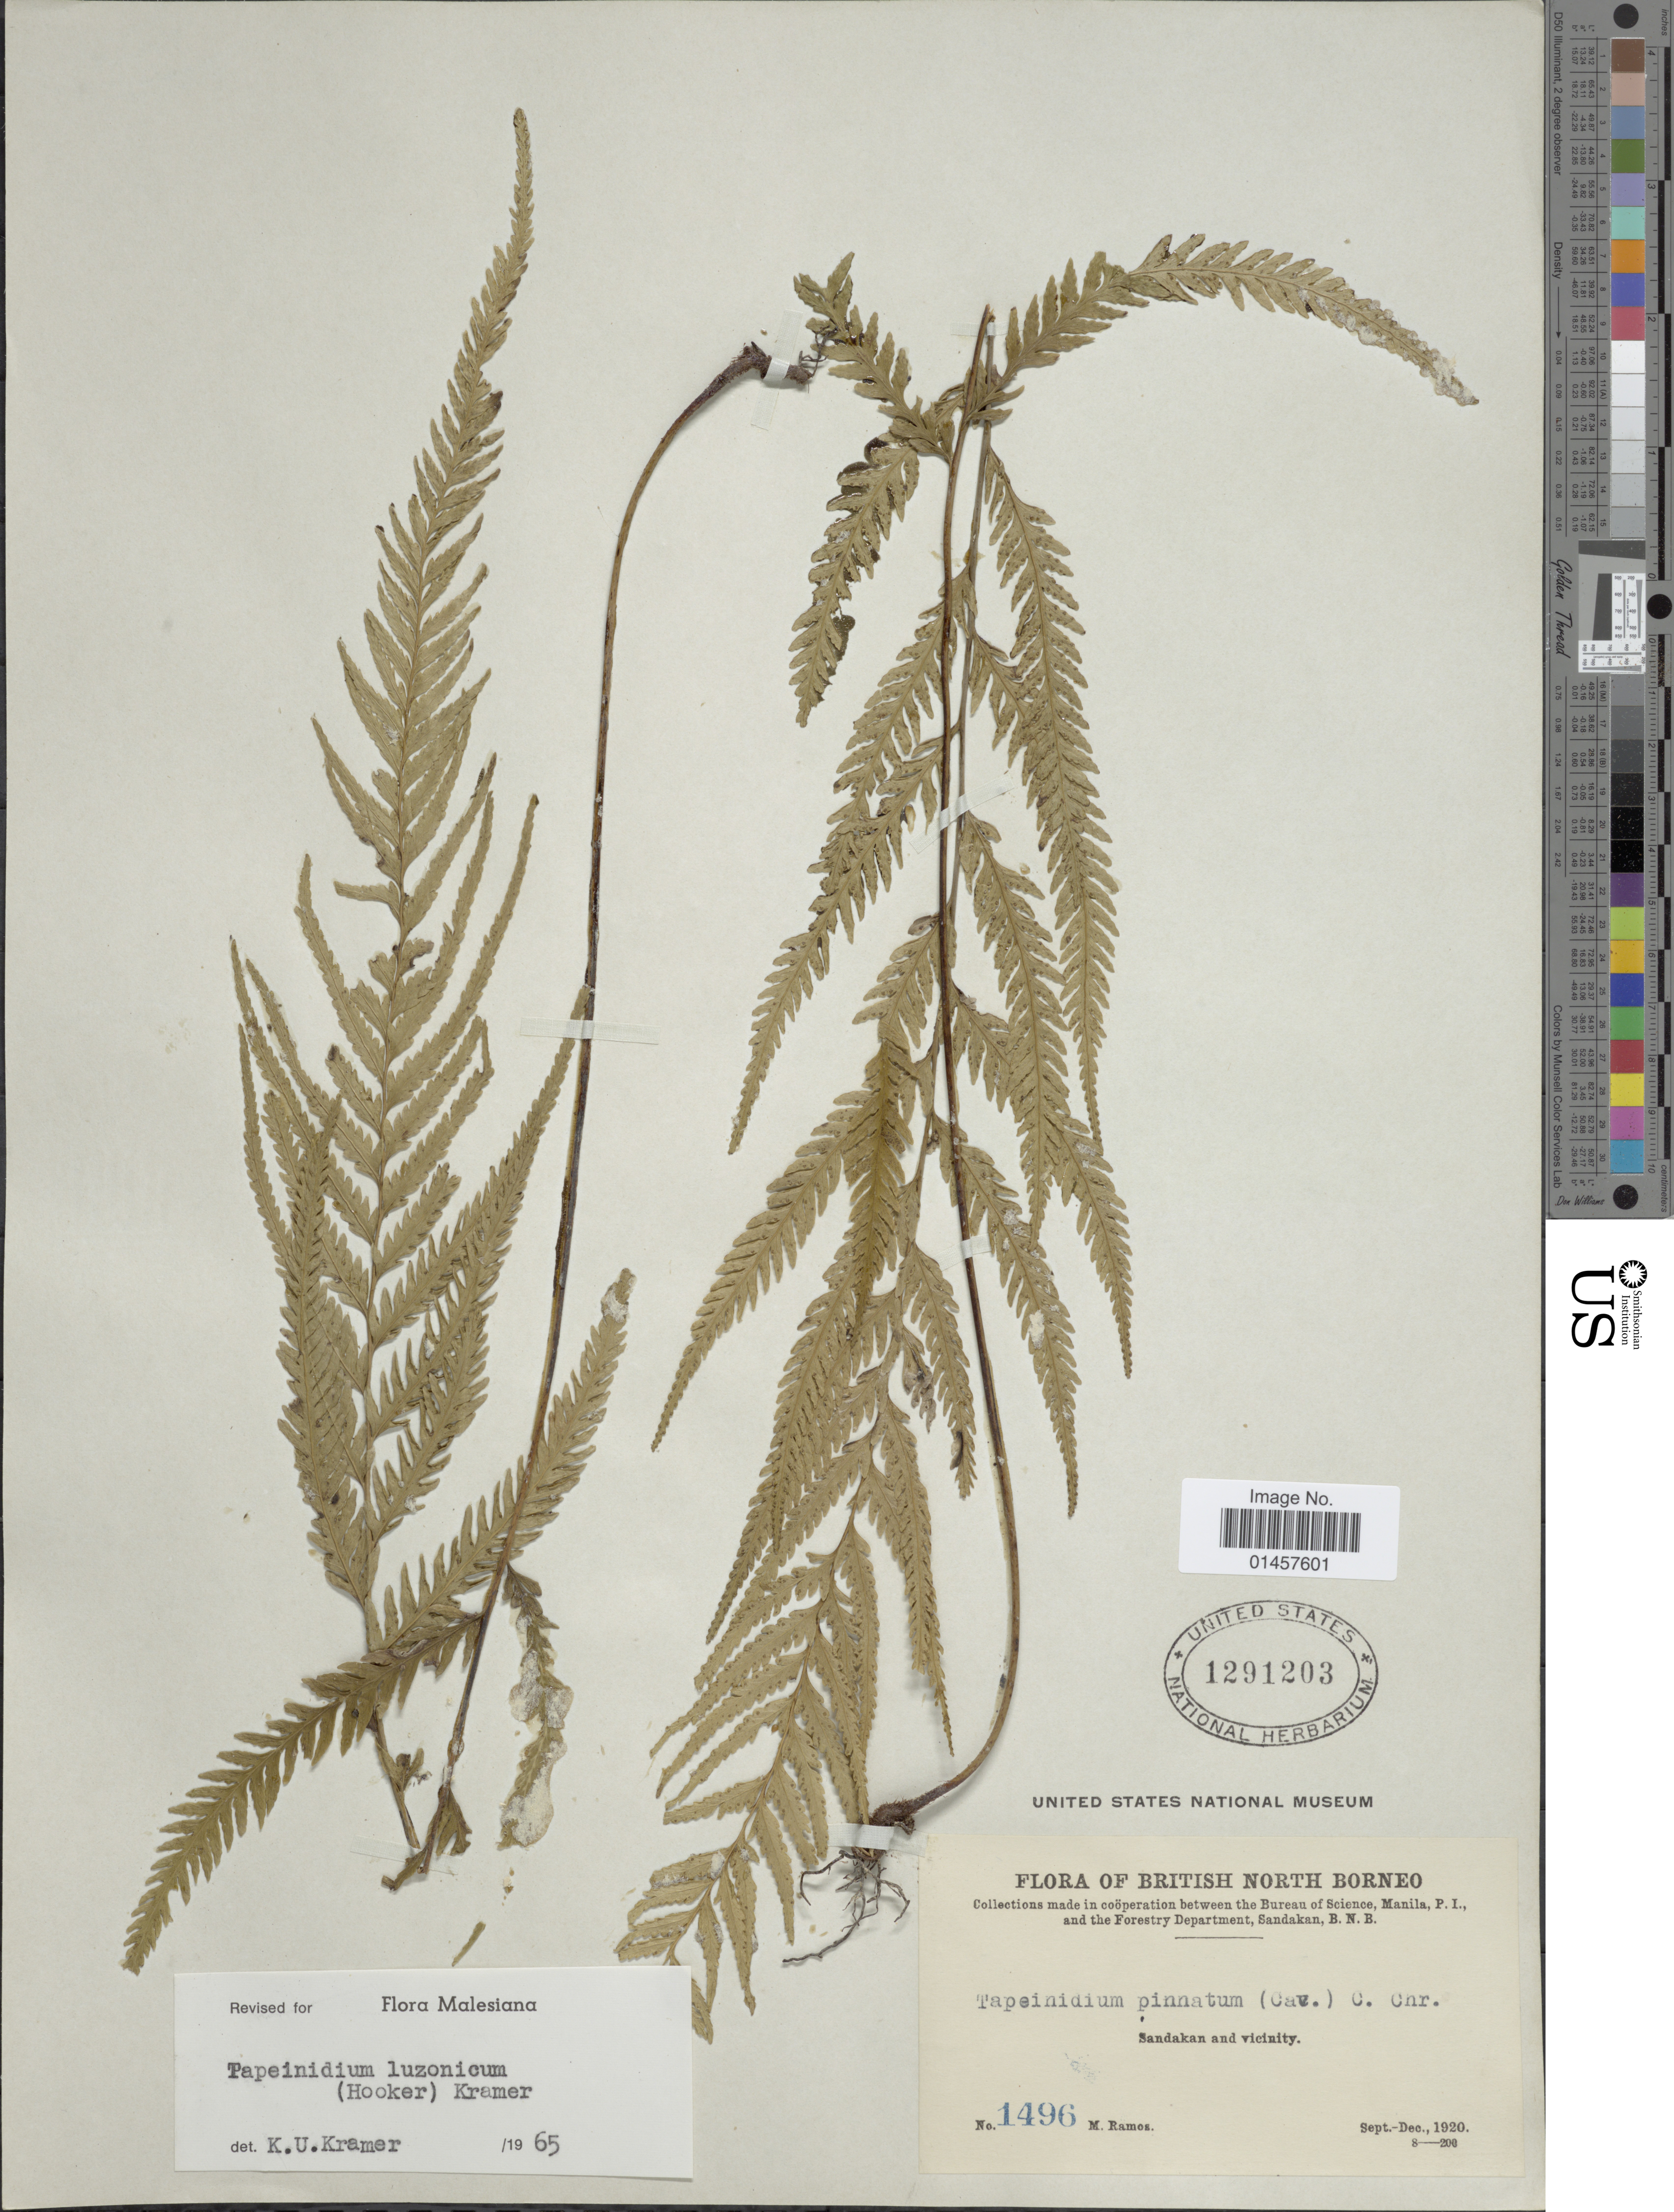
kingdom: Plantae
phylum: Tracheophyta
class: Polypodiopsida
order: Polypodiales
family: Lindsaeaceae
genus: Tapeinidium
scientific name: Tapeinidium luzonicum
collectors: M. Ramos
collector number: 1496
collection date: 1920-09/1920-12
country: Malaysia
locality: British North Borneo, Sandakan and vicinity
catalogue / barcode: US 1291203